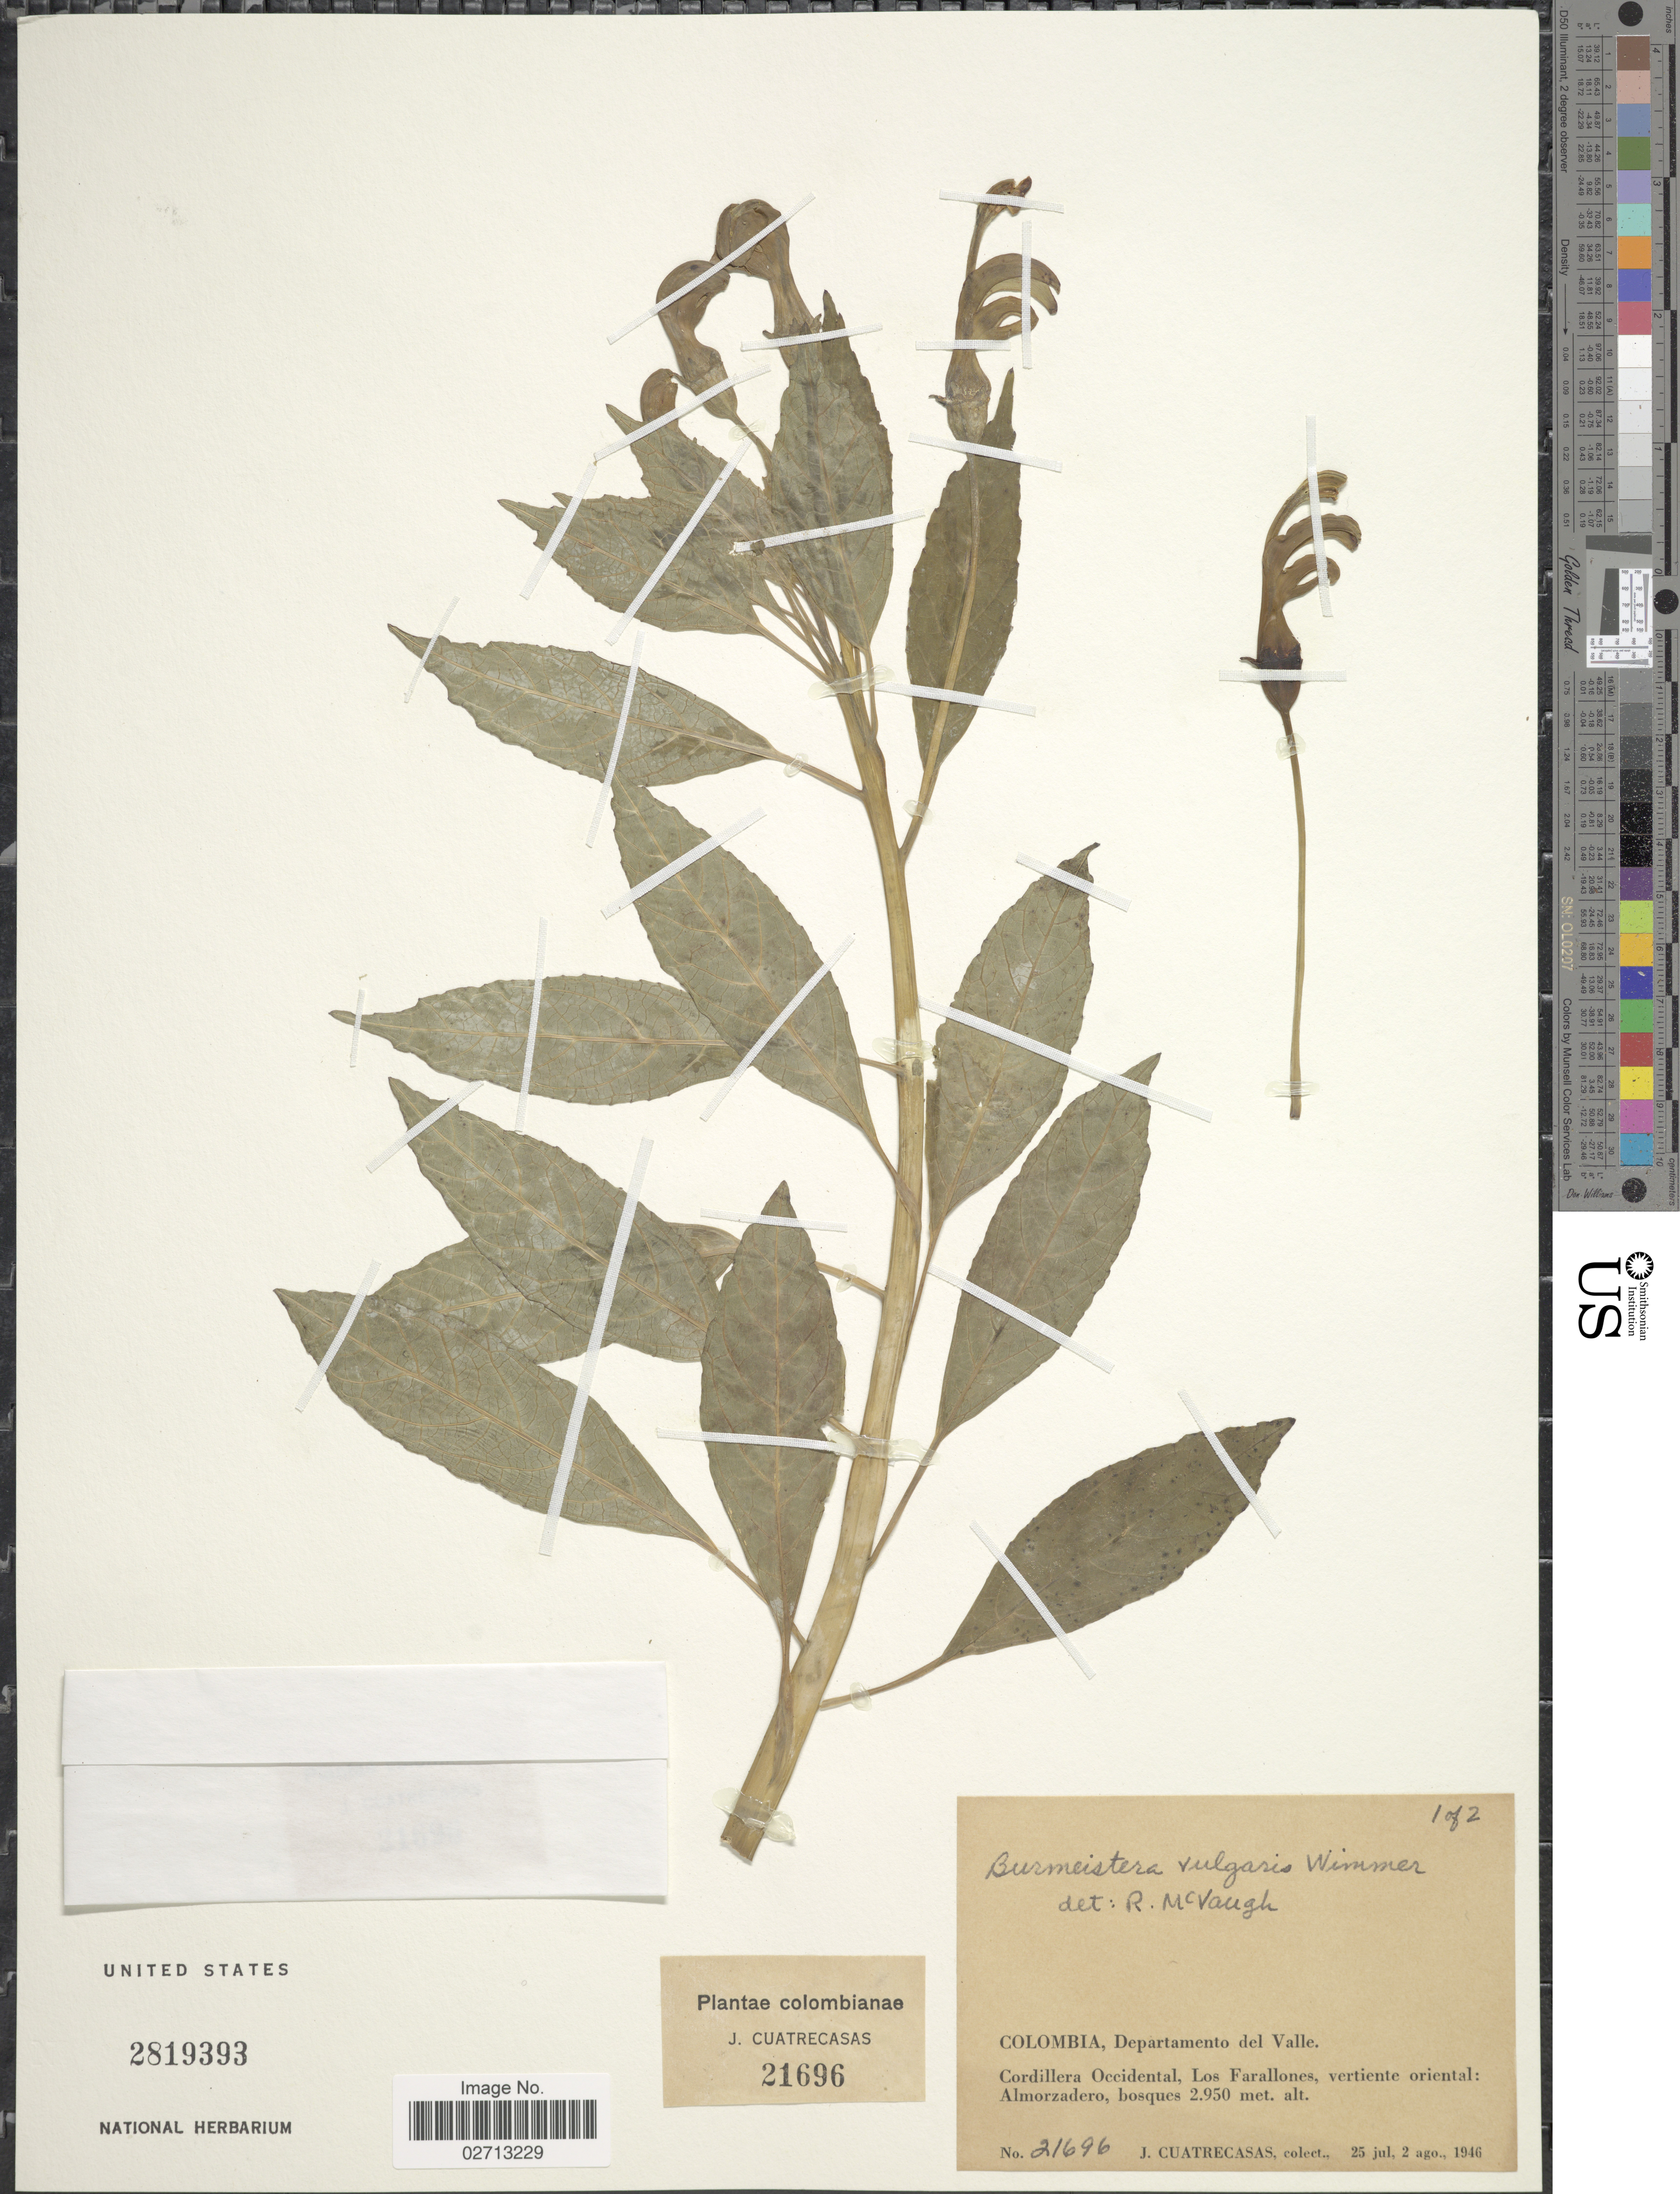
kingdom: Plantae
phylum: Tracheophyta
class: Magnoliopsida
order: Asterales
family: Campanulaceae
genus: Burmeistera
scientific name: Burmeistera vulgaris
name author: E. Wimm.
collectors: J. Cuatrecasas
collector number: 21696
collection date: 1946-07-25/1946-08-02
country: Colombia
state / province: Valle del Cauca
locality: Departamento del Valle. Cordillera Occidental, Los Farallones, vertiente oriental: Almorzadero.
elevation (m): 2950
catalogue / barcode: US 2819393